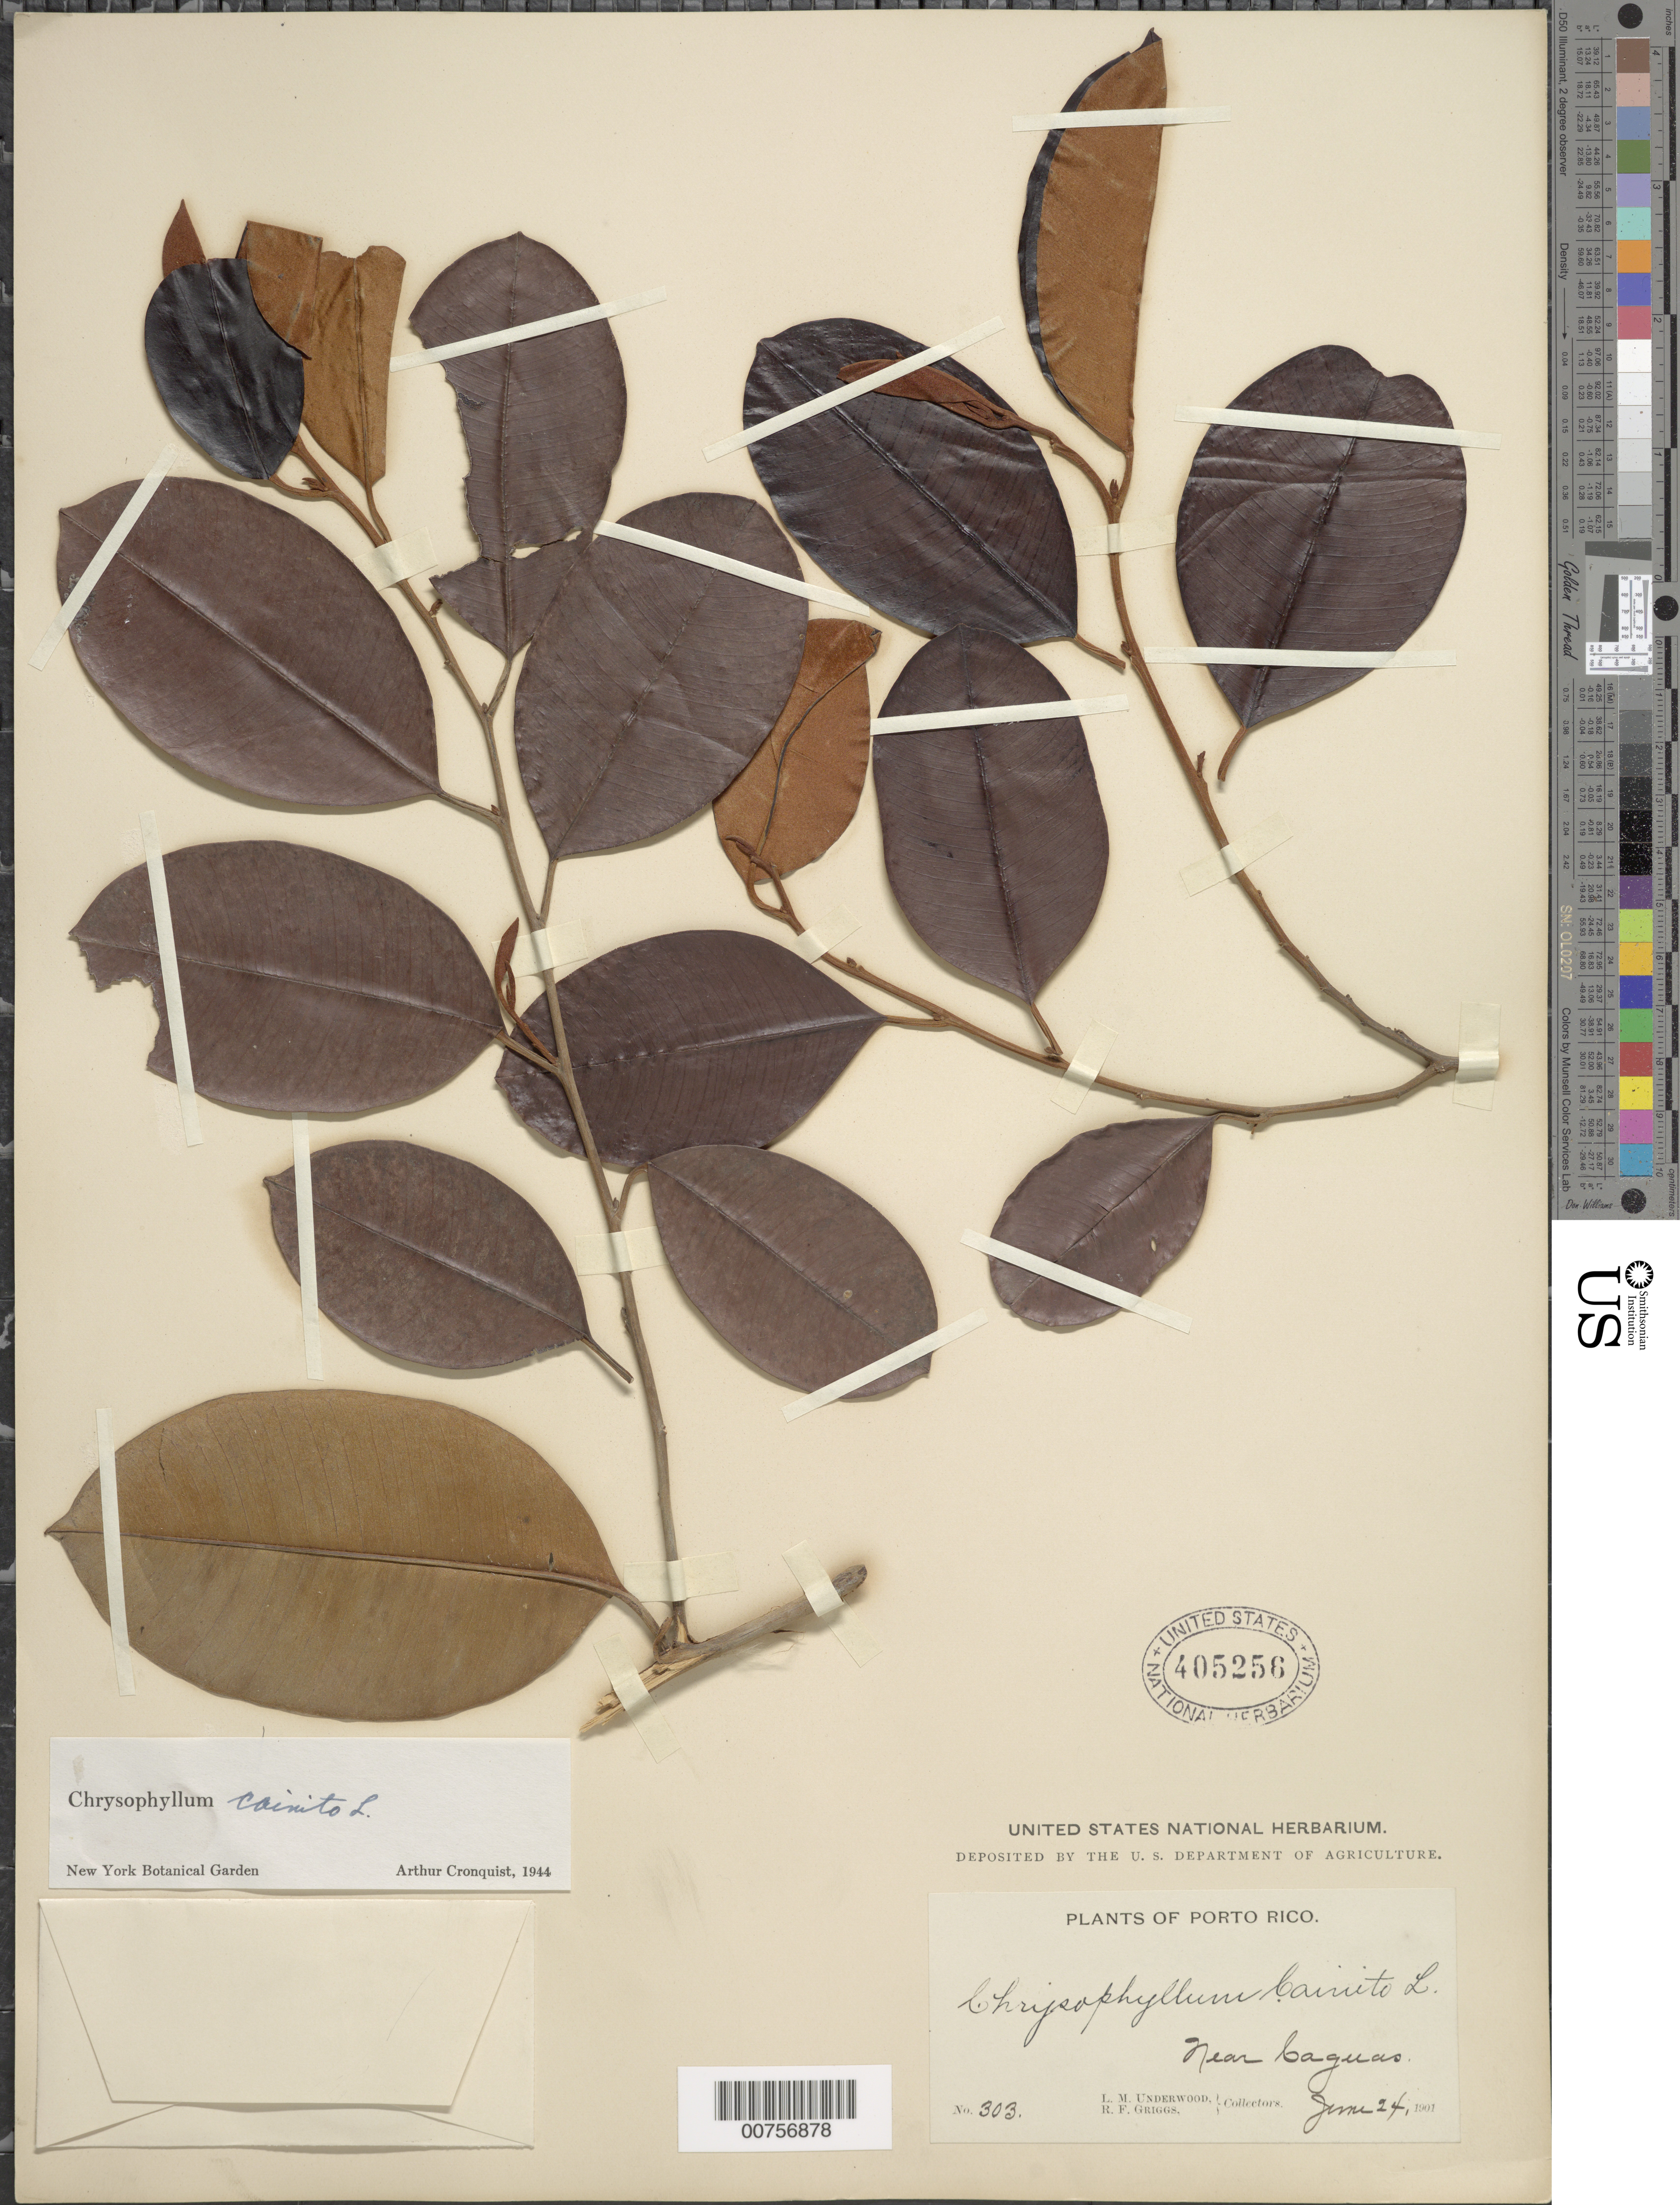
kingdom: Plantae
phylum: Tracheophyta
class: Magnoliopsida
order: Ericales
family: Sapotaceae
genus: Chrysophyllum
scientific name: Chrysophyllum cainito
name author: L.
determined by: Cronquist, A. J.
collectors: L. M. Underwood & R. F. Griggs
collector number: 303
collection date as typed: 24 Jun 1901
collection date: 1901-06-24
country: Puerto Rico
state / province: Caguas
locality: Near Caguas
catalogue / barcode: US 405256